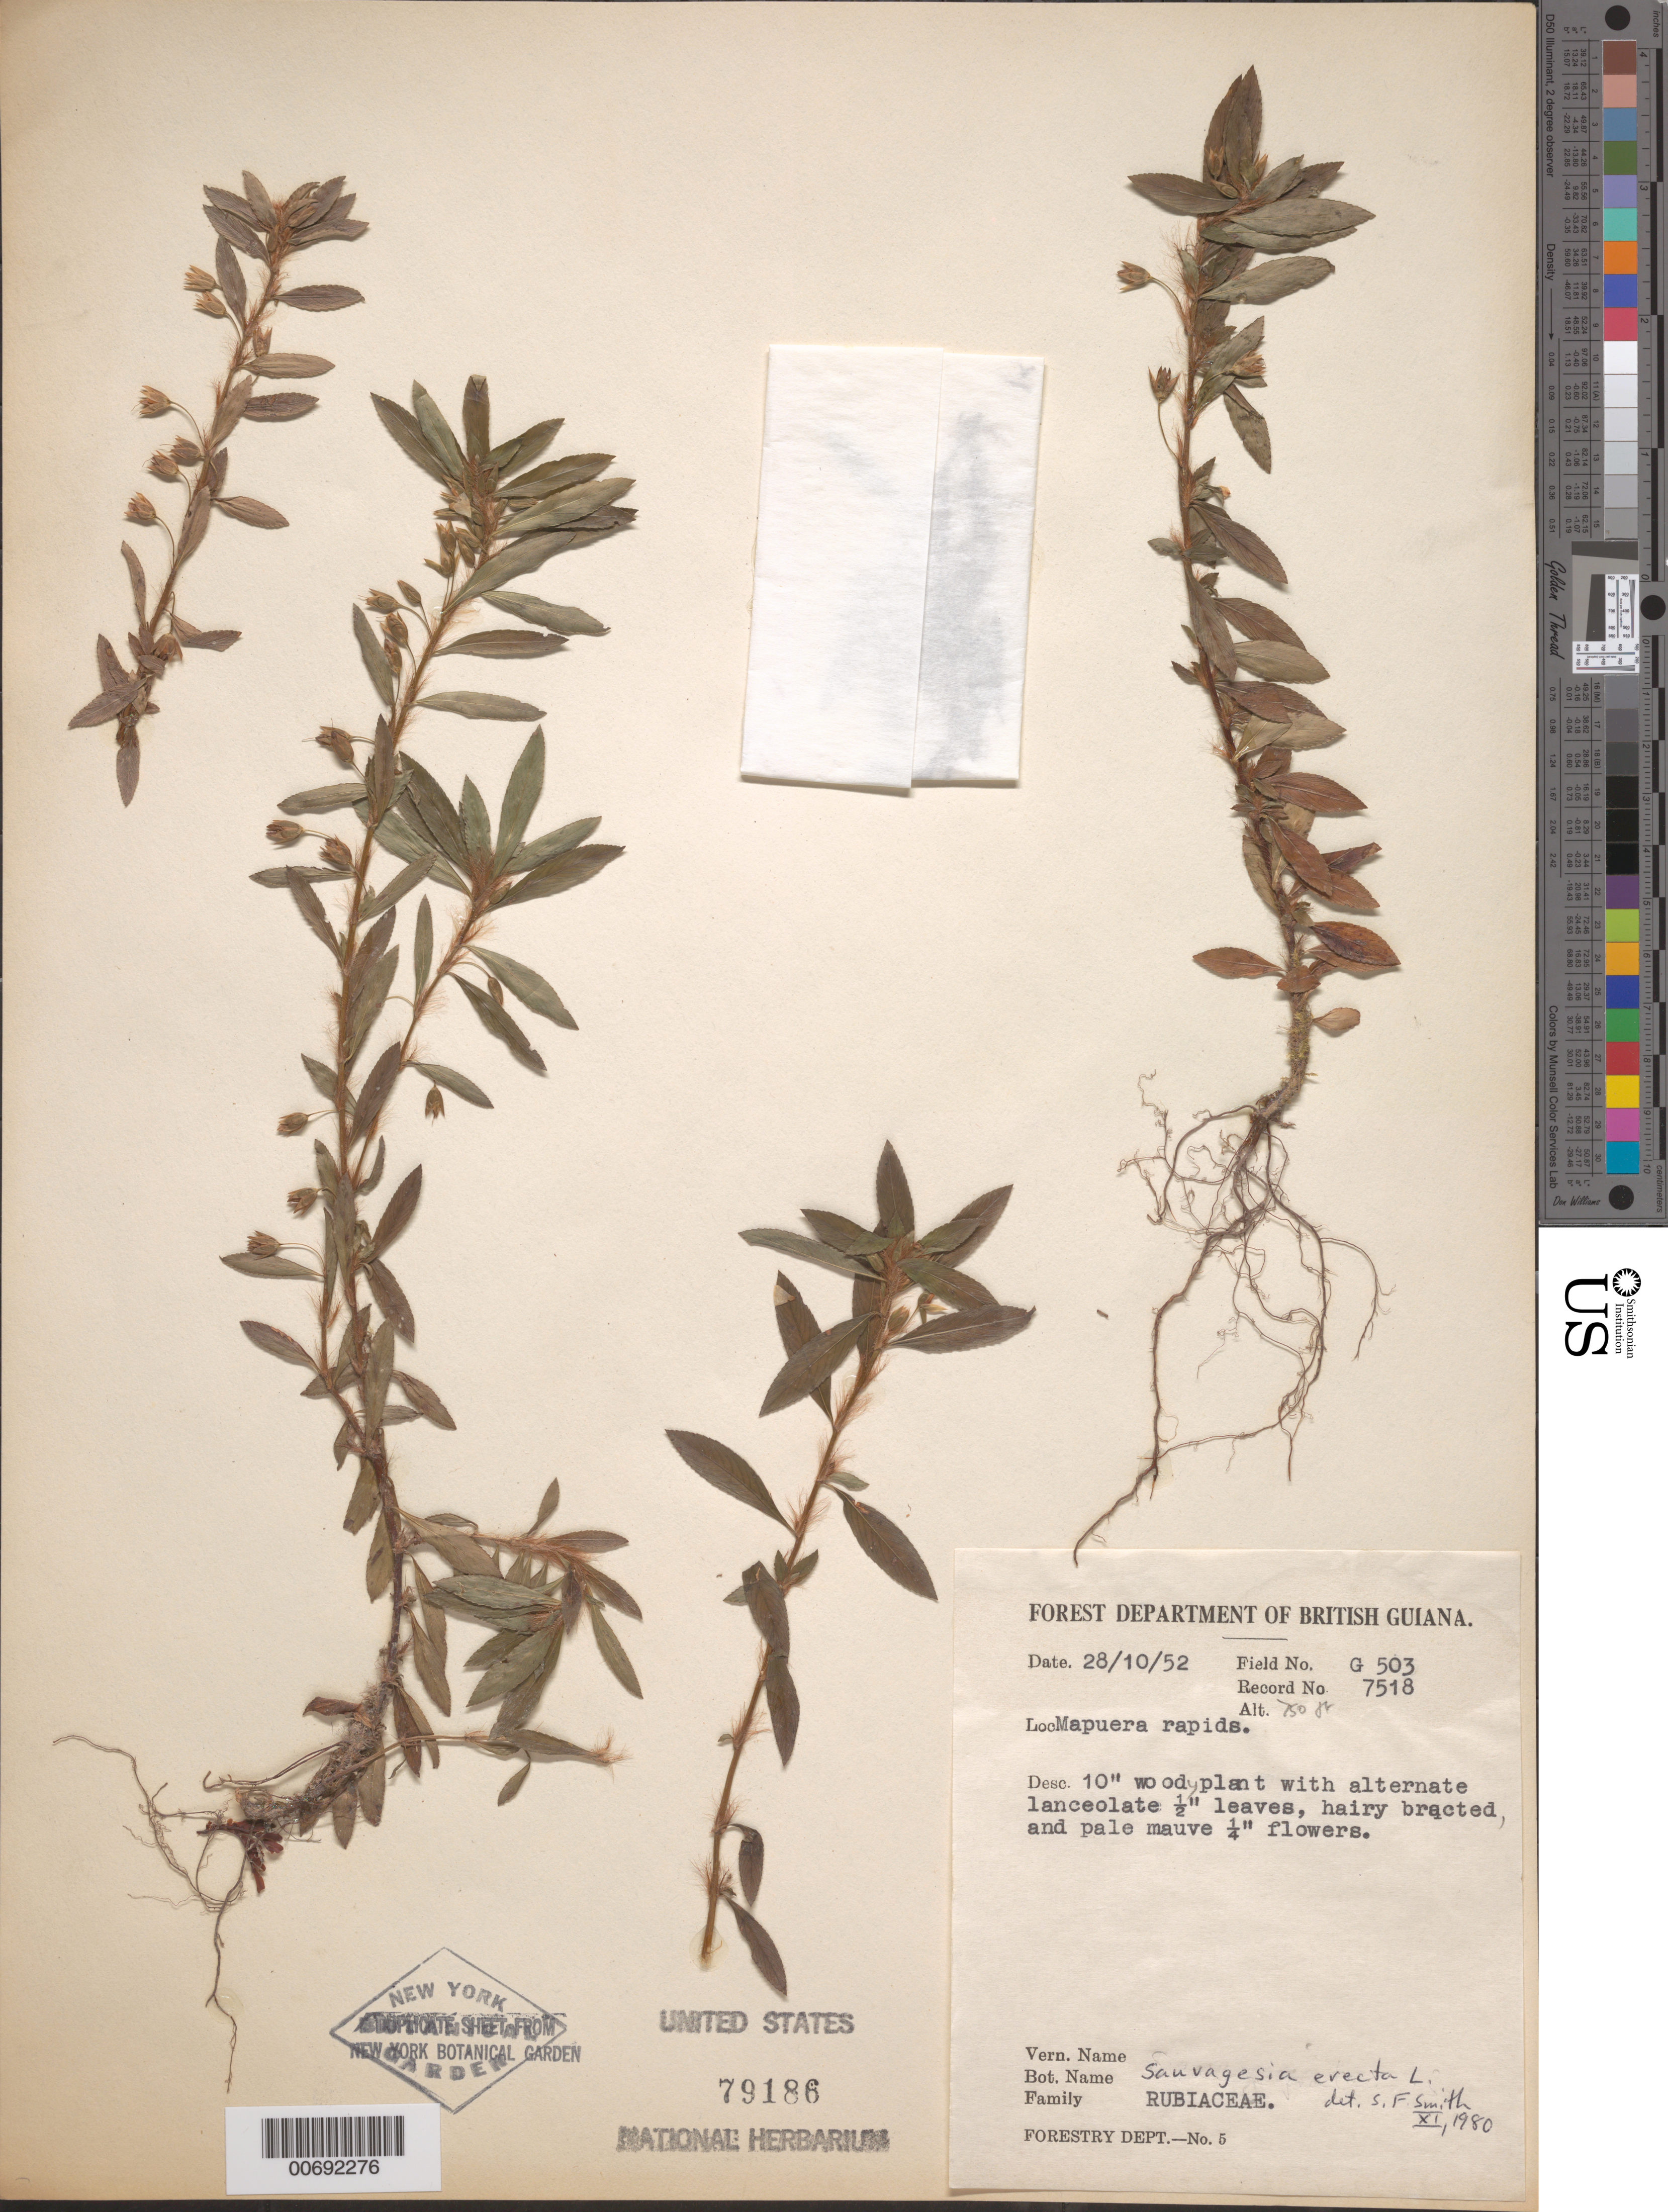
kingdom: Plantae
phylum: Tracheophyta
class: Magnoliopsida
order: Malpighiales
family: Ochnaceae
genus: Sauvagesia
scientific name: Sauvagesia erecta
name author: L.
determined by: Smith, Stephen F., (US), NMNH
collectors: Forest Dept. B. G. & British Guiana Forestry Dept.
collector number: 7518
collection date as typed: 28-Oct-52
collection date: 1952-10-28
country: Guyana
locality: Mapuera Rapids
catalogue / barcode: US 79186